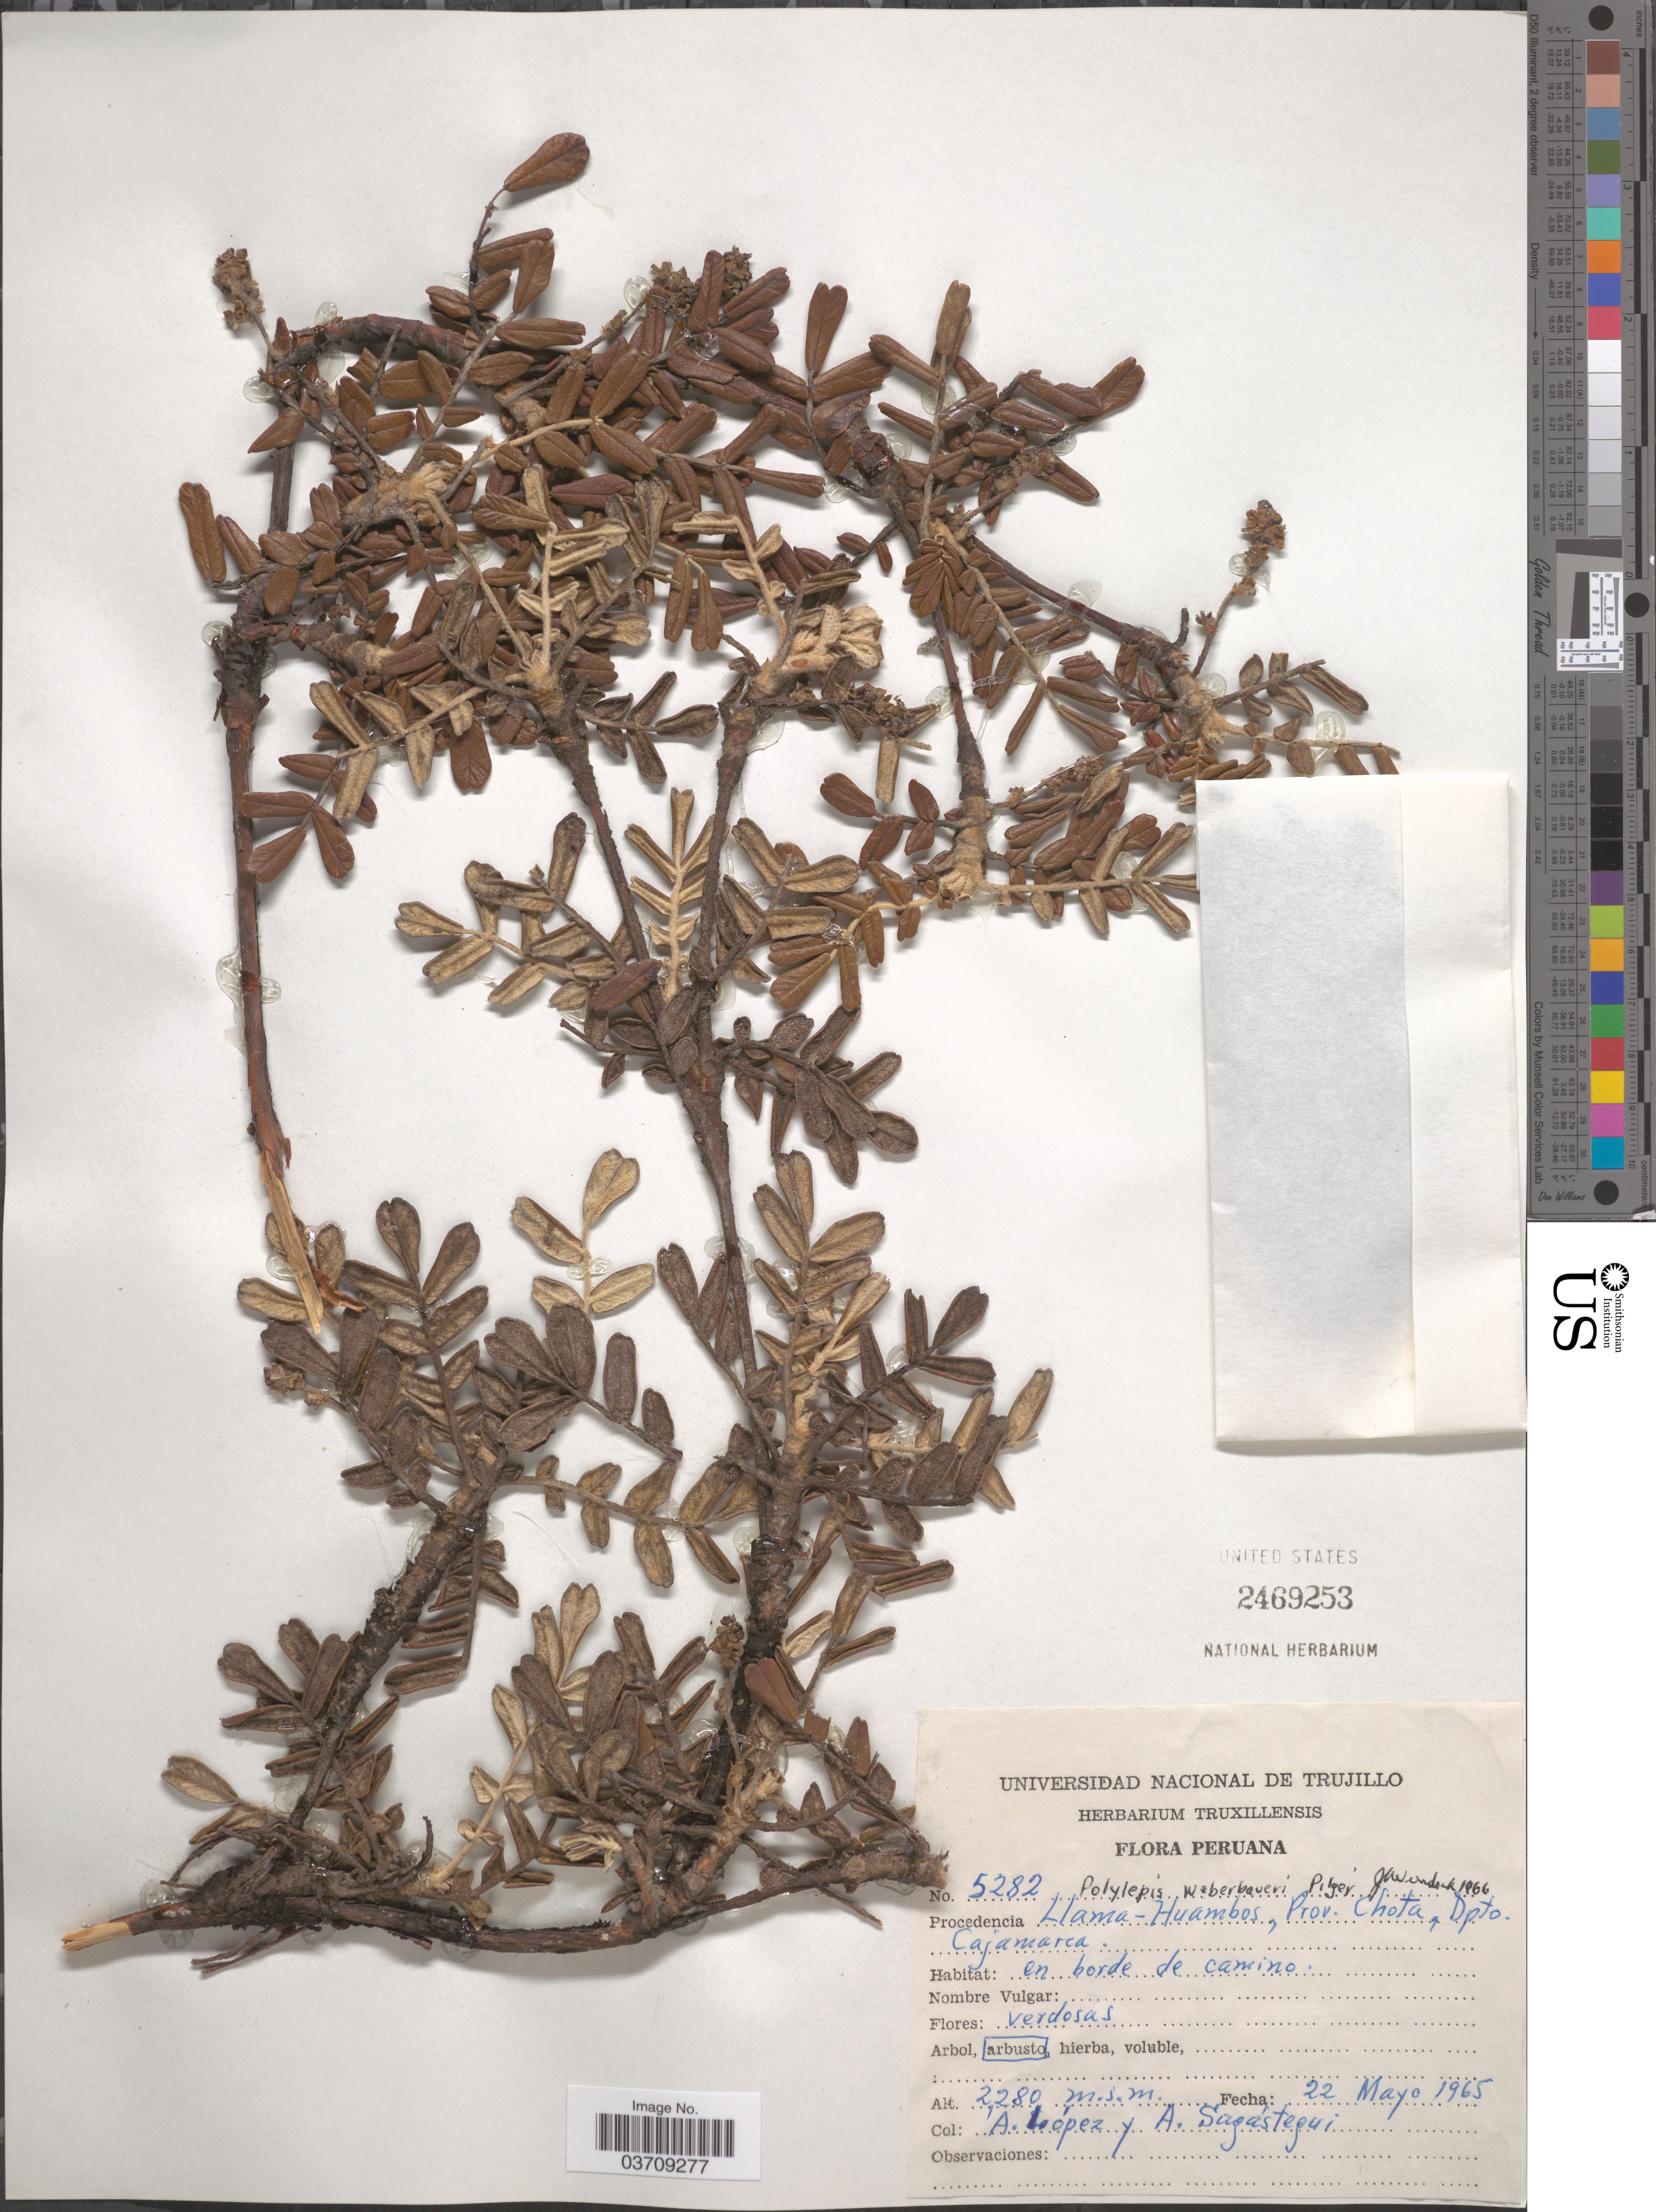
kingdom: Plantae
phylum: Tracheophyta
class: Magnoliopsida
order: Rosales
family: Rosaceae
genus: Polylepis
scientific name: Polylepis weberbaueri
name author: Pilg.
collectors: A. López & A. Sagastegui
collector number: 5282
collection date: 1965-05-22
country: Peru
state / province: Cajamarca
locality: Llama-Huambos, Prov. Chota, Dpto. Cajamarca.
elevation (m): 2280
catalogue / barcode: US 2469253